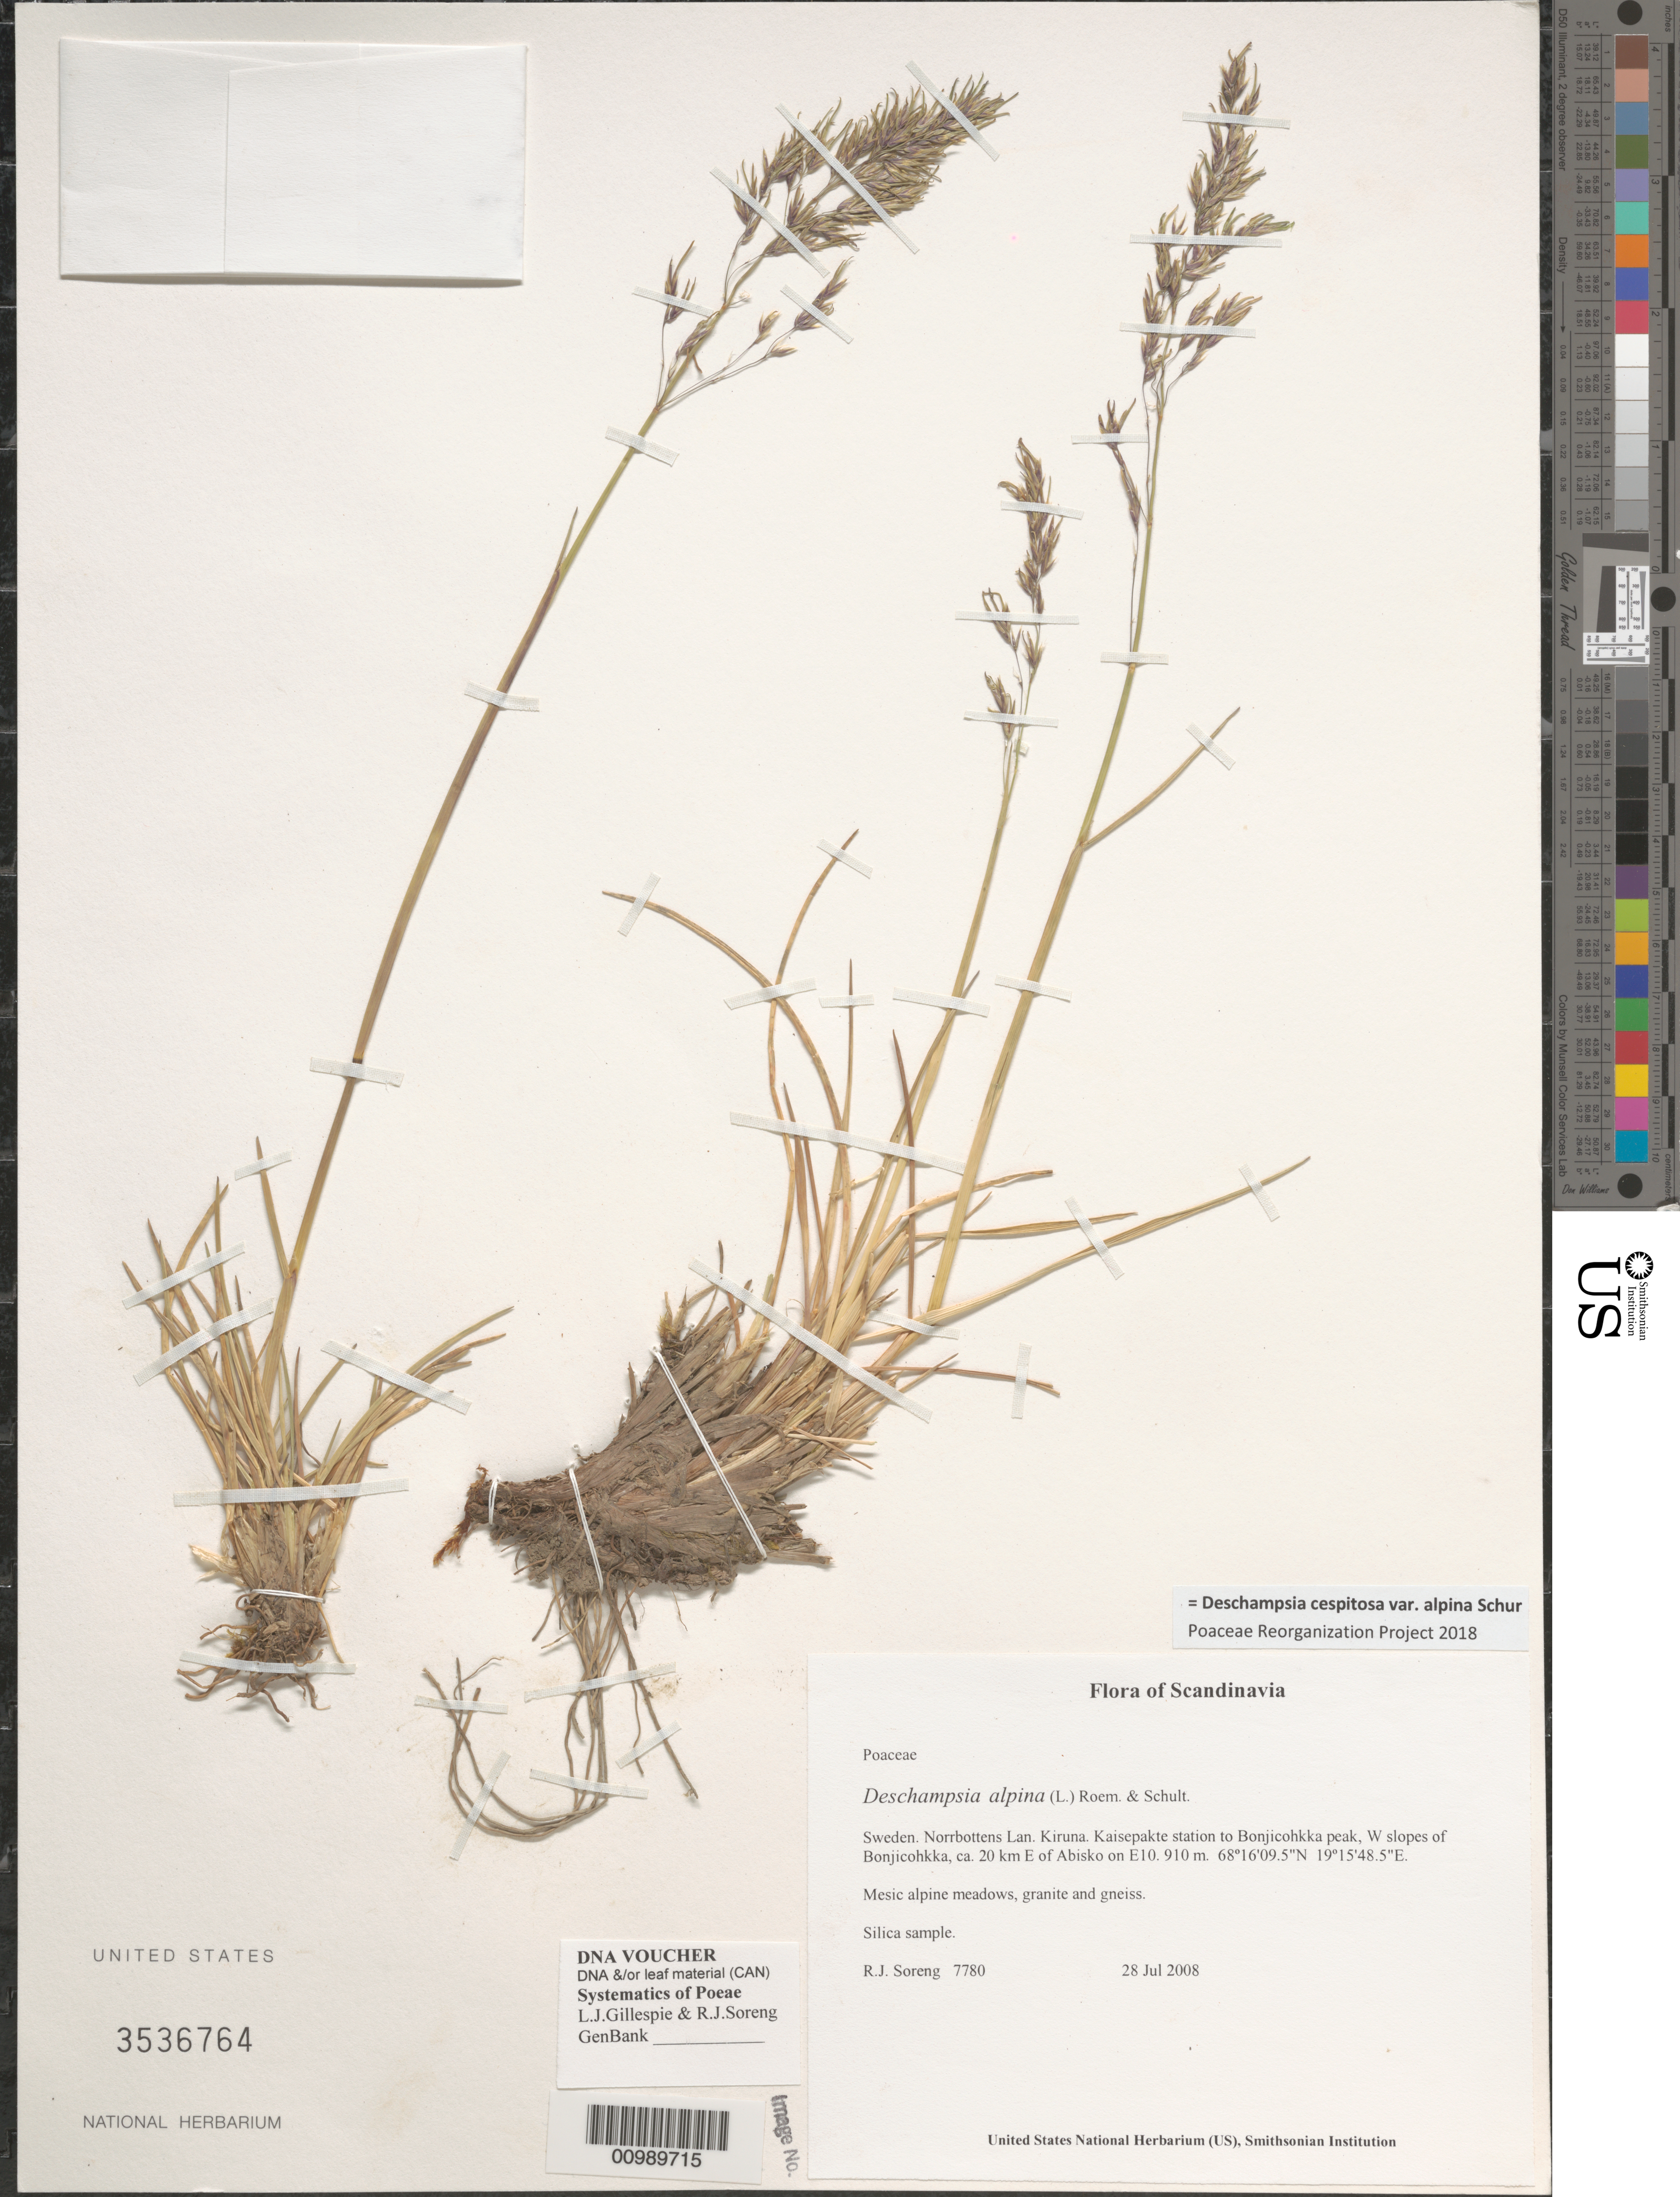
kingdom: Plantae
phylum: Tracheophyta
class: Liliopsida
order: Poales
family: Poaceae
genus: Deschampsia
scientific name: Deschampsia cespitosa var. alpina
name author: Vasey ex W.J. Beal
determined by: Poaceae Reorganization Project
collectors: R. J. Soreng & N. L. Soreng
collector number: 7780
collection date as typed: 28 Jul 2008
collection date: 2008-07-28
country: Sweden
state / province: Norrbotten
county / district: Kiruna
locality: Kaisepakte station to Bonjicohkka peak, W slopes of Bonjicohkka, ca. 20 km E of Abisko on E10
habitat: Mesic alpine meadows, granite and gneiss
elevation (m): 910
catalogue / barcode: US 3536764